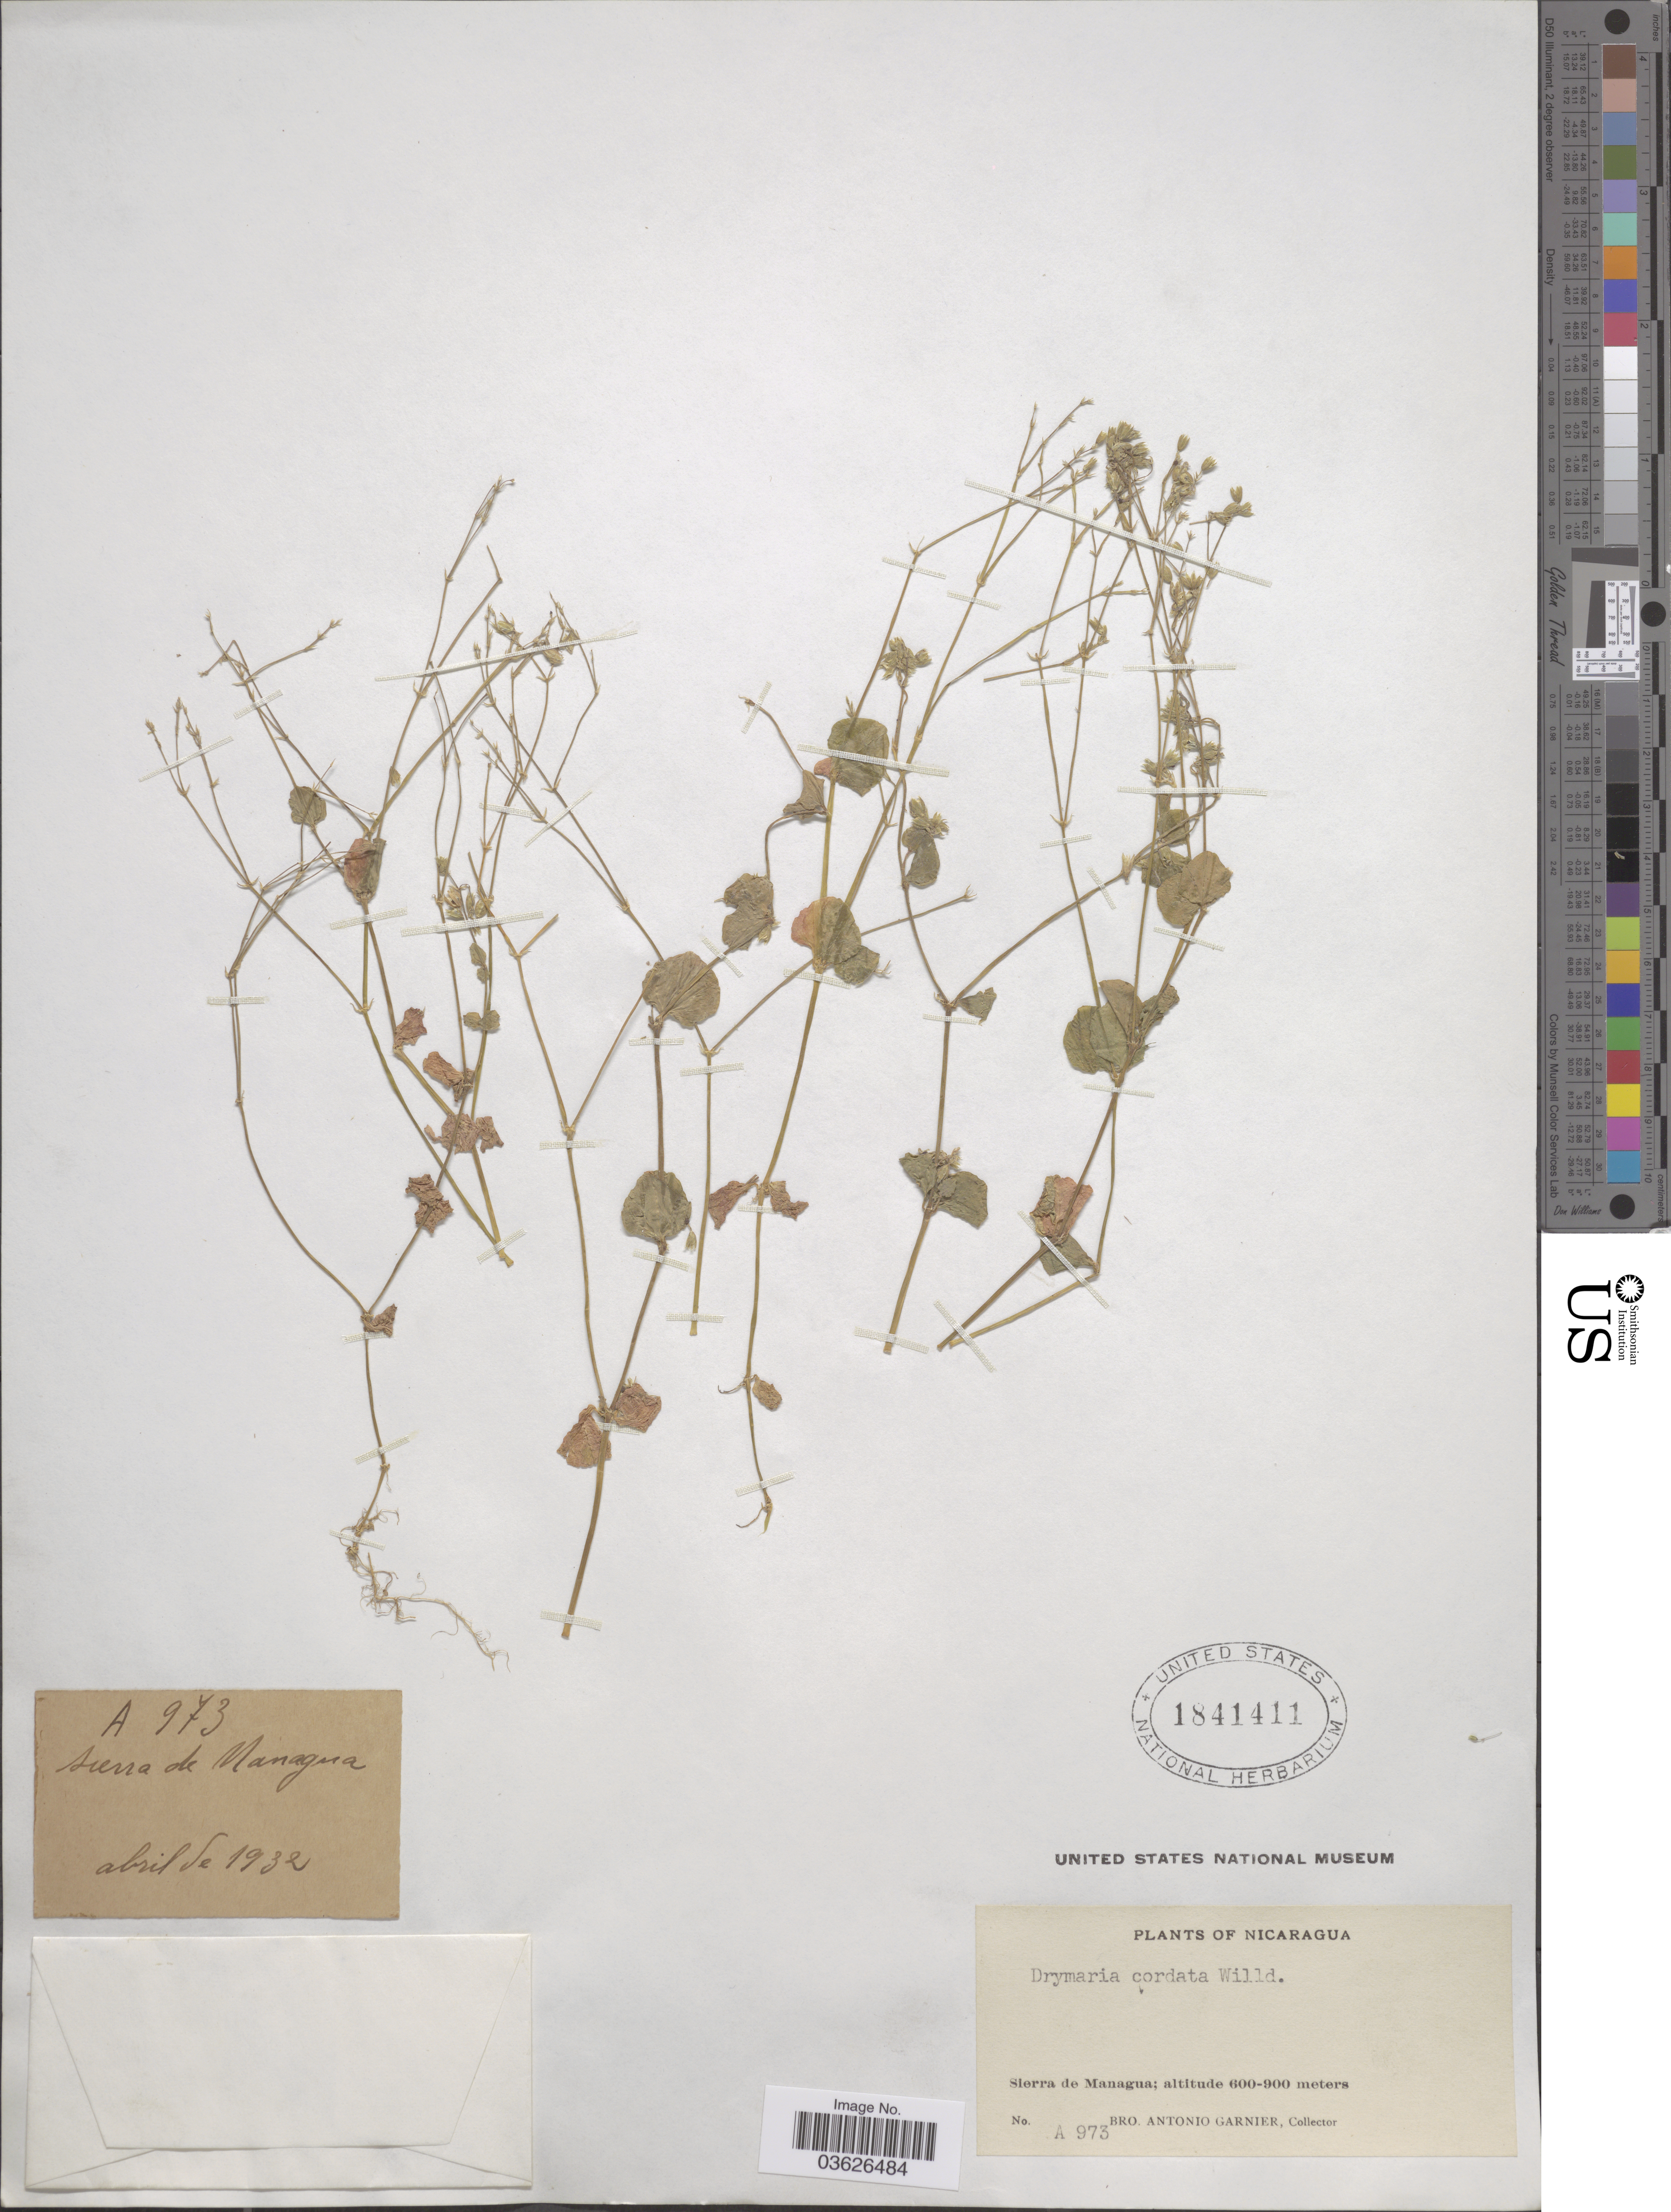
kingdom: Plantae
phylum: Tracheophyta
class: Magnoliopsida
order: Caryophyllales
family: Caryophyllaceae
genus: Drymaria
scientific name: Drymaria cordata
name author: (L.) Willd. ex Schult.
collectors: Bro. A. Garnier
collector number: A973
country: Nicaragua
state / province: Managua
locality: Sierra de Managua.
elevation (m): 600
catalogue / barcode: US 1841411